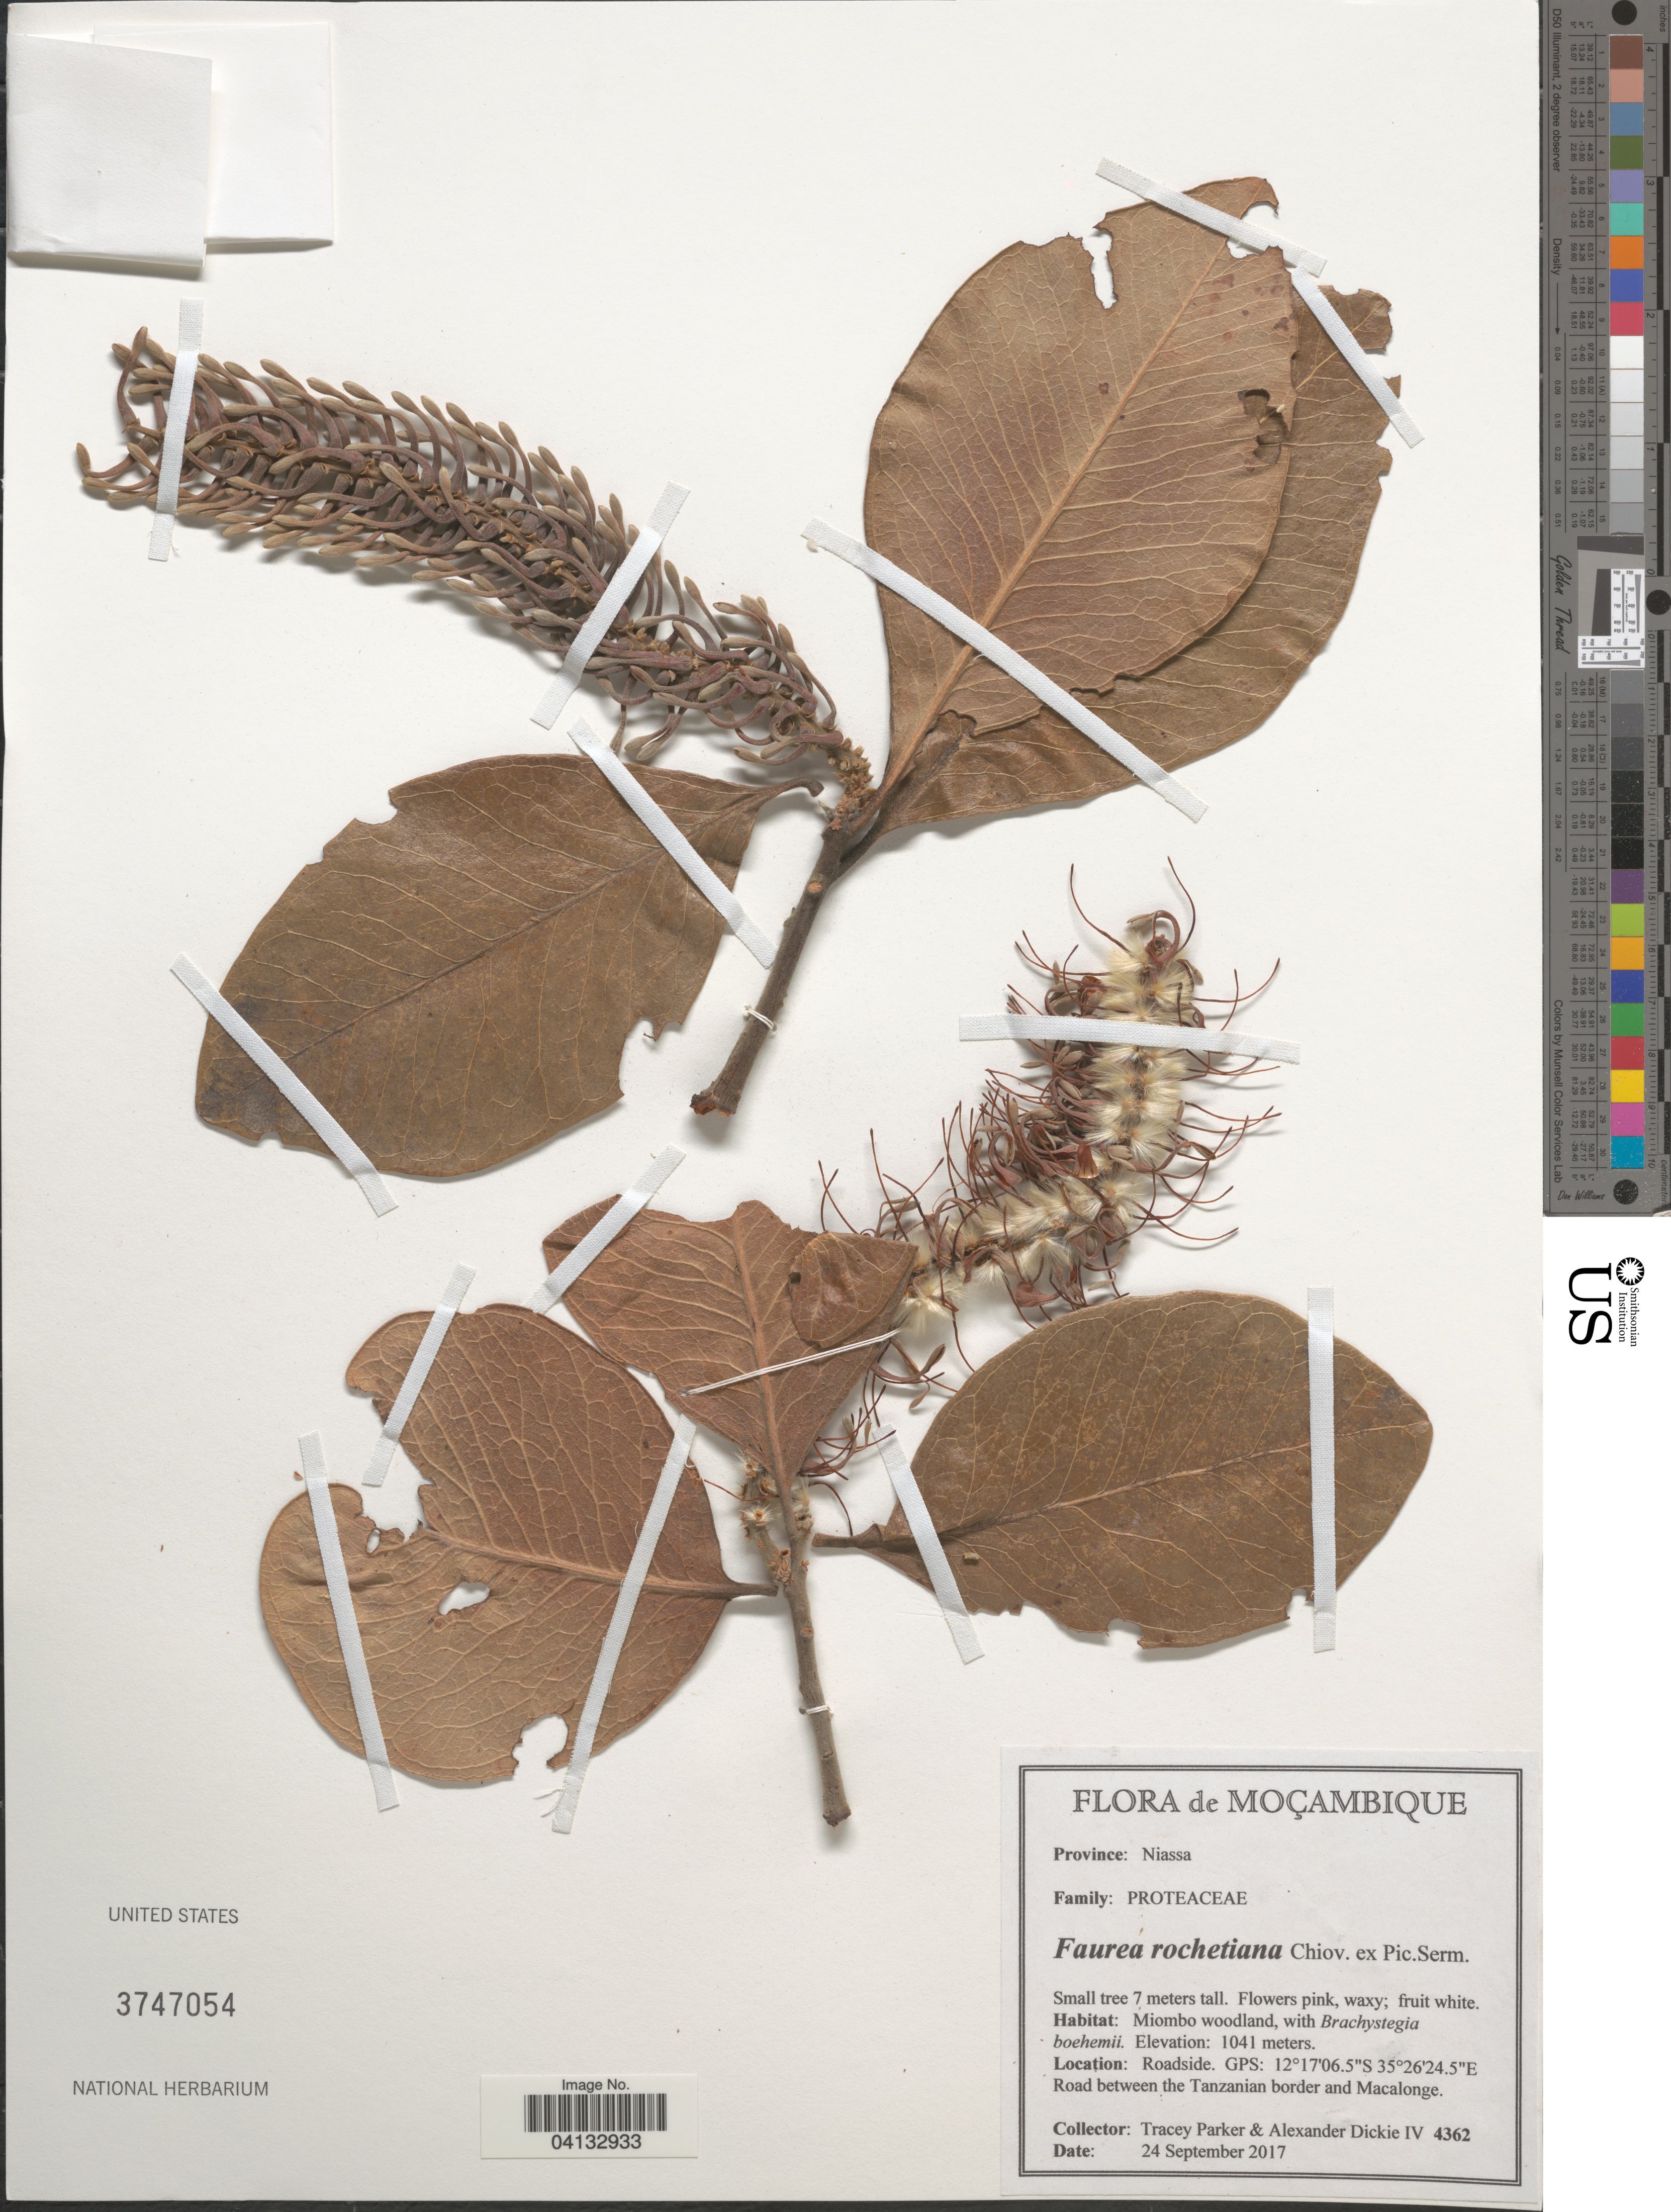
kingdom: Plantae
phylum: Tracheophyta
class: Magnoliopsida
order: Proteales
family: Proteaceae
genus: Faurea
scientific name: Faurea rochetiana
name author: (A. Rich.) Chiov. ex Pic. Serm.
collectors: T. Parker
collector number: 4362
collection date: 2017-09-24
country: Mozambique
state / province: Niassa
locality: Road between the Tanzanian border and Macalonge.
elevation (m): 1041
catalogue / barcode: US 3747054